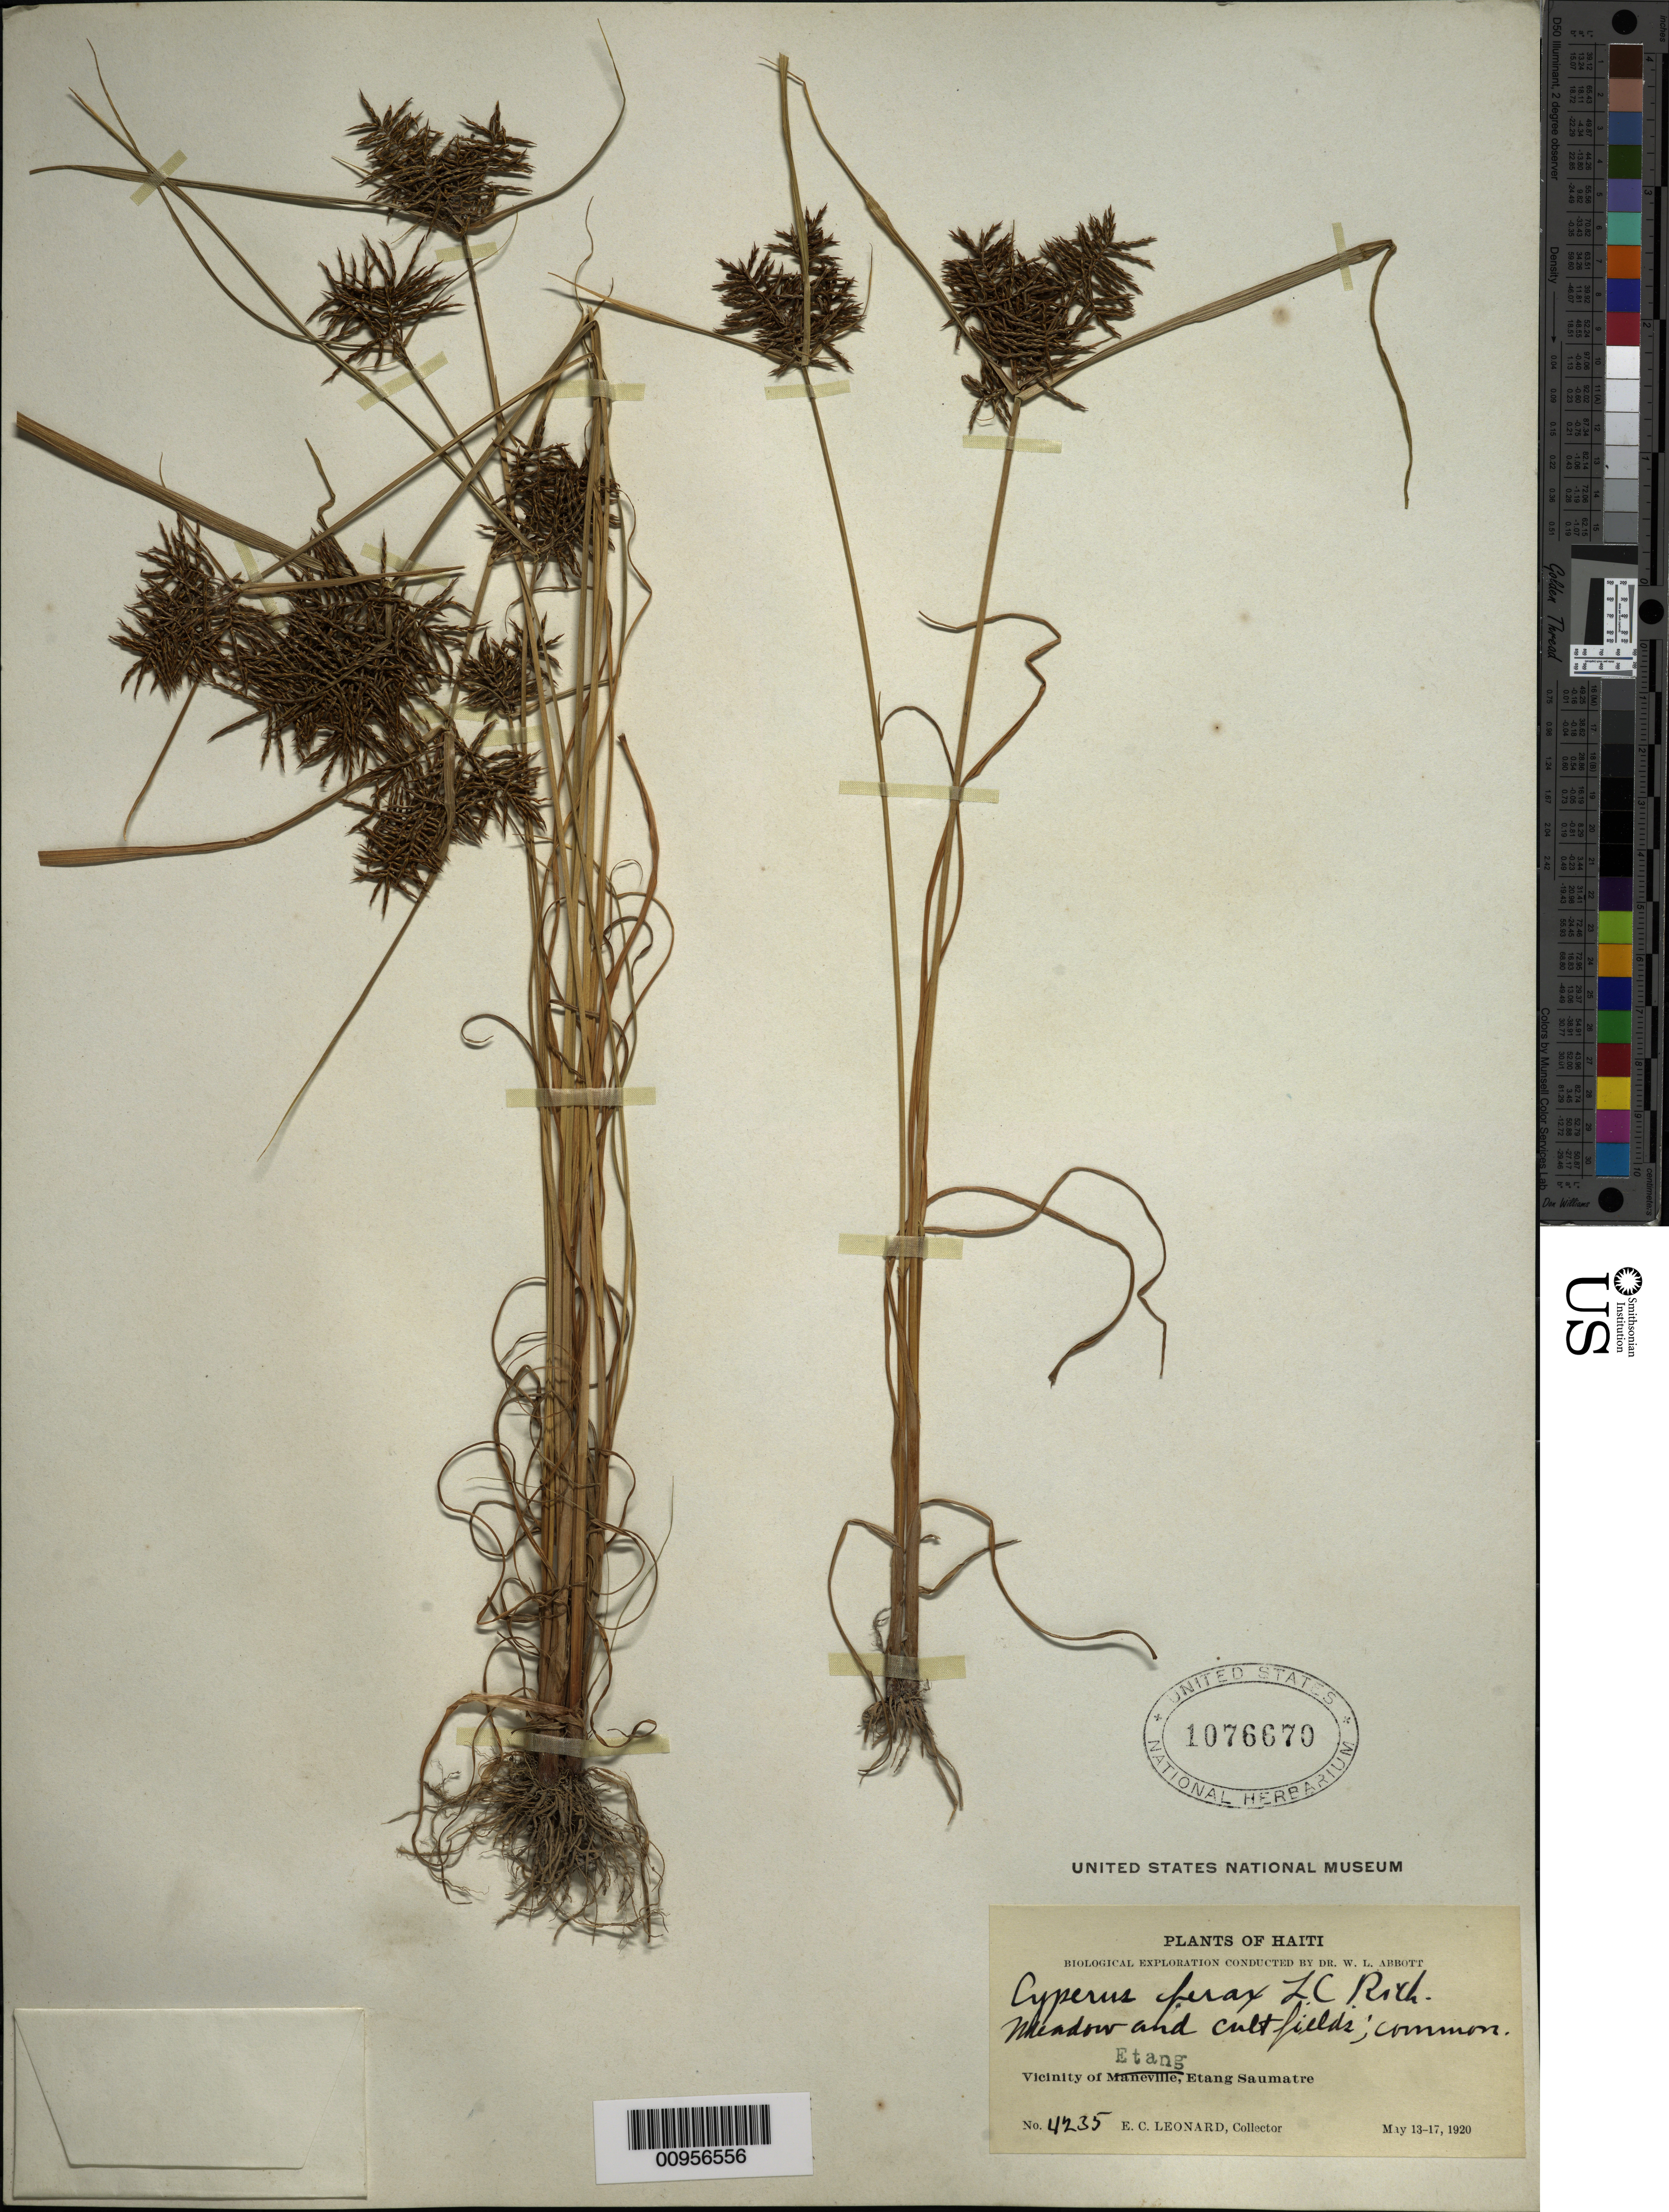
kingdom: Plantae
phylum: Tracheophyta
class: Liliopsida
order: Poales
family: Cyperaceae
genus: Cyperus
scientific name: Cyperus odoratus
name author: L.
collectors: E. C. Leonard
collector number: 4253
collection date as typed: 13 May 1920 to 17 May 1920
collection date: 1920-05-13/1920-05-17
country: Haiti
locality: Vicinity of Etang , Etang Saumatre, meadow and cultivated fields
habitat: Meadow and cultivated fields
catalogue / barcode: US 1076670